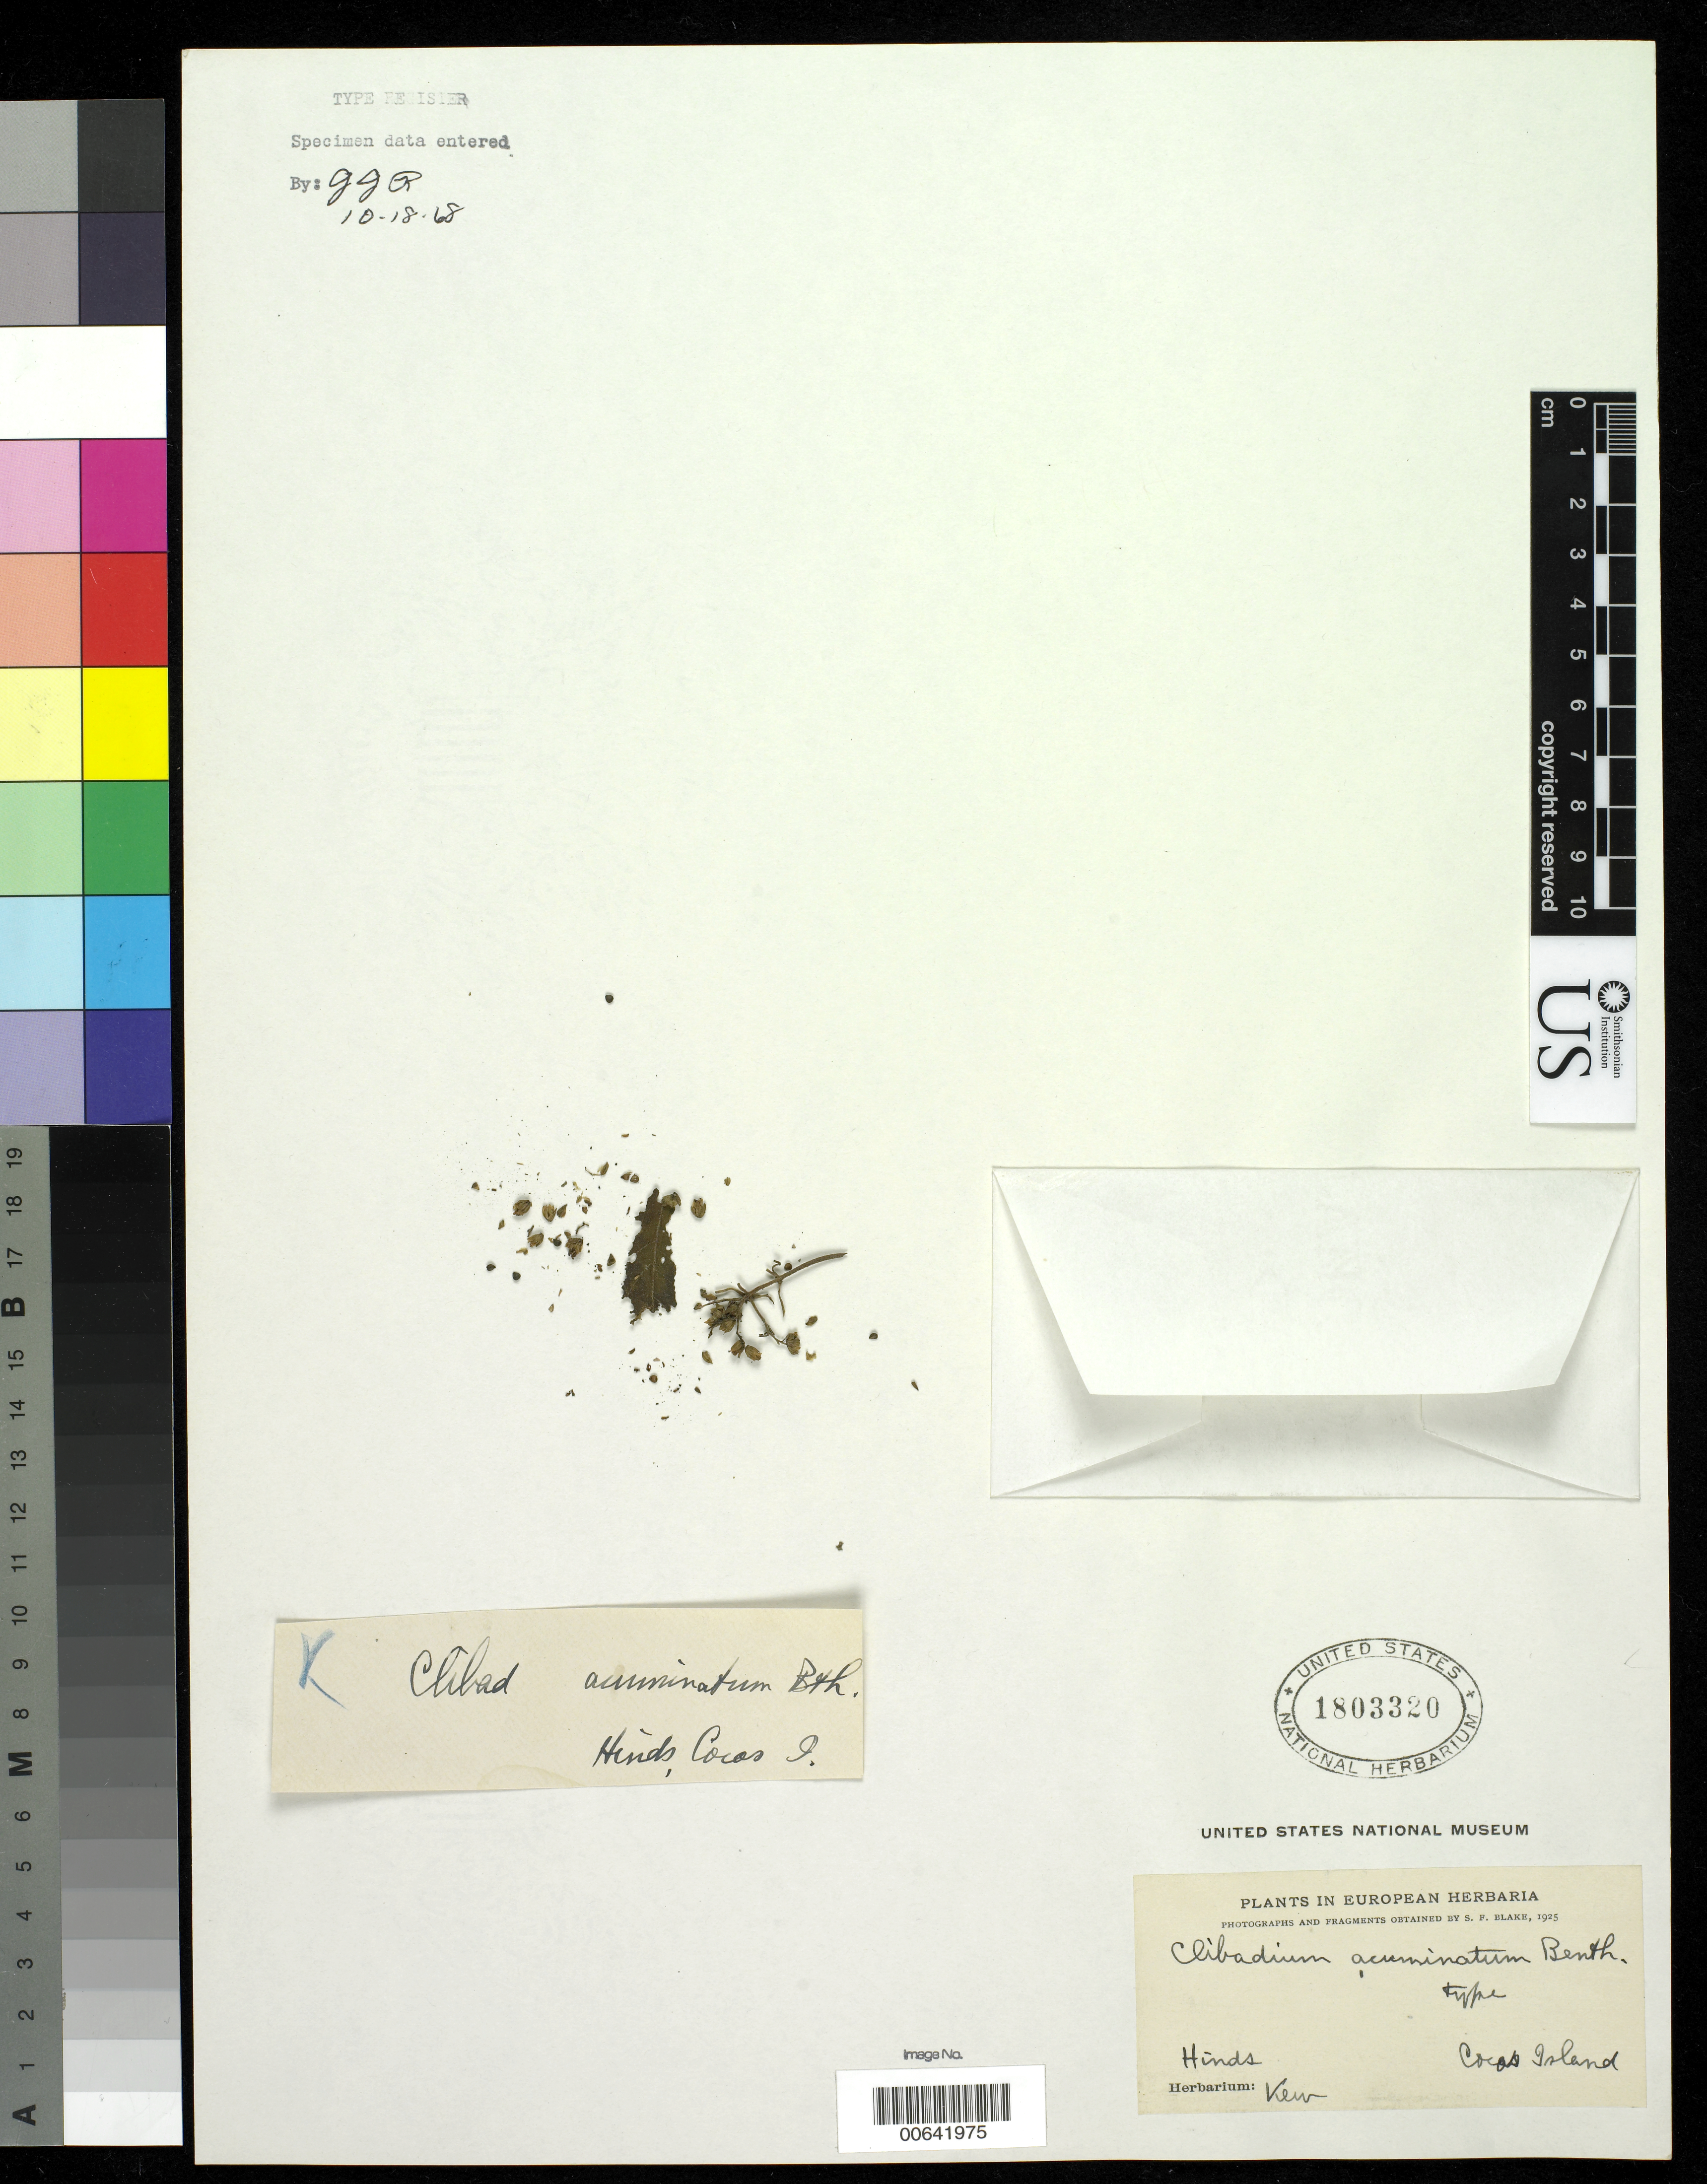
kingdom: Plantae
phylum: Tracheophyta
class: Magnoliopsida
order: Asterales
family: Asteraceae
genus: Clibadium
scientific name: Clibadium acuminatum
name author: Benth.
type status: Type Fragment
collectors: R. Hinds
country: Costa Rica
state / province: Puntarenas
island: Cocos Island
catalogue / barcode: US 1803320